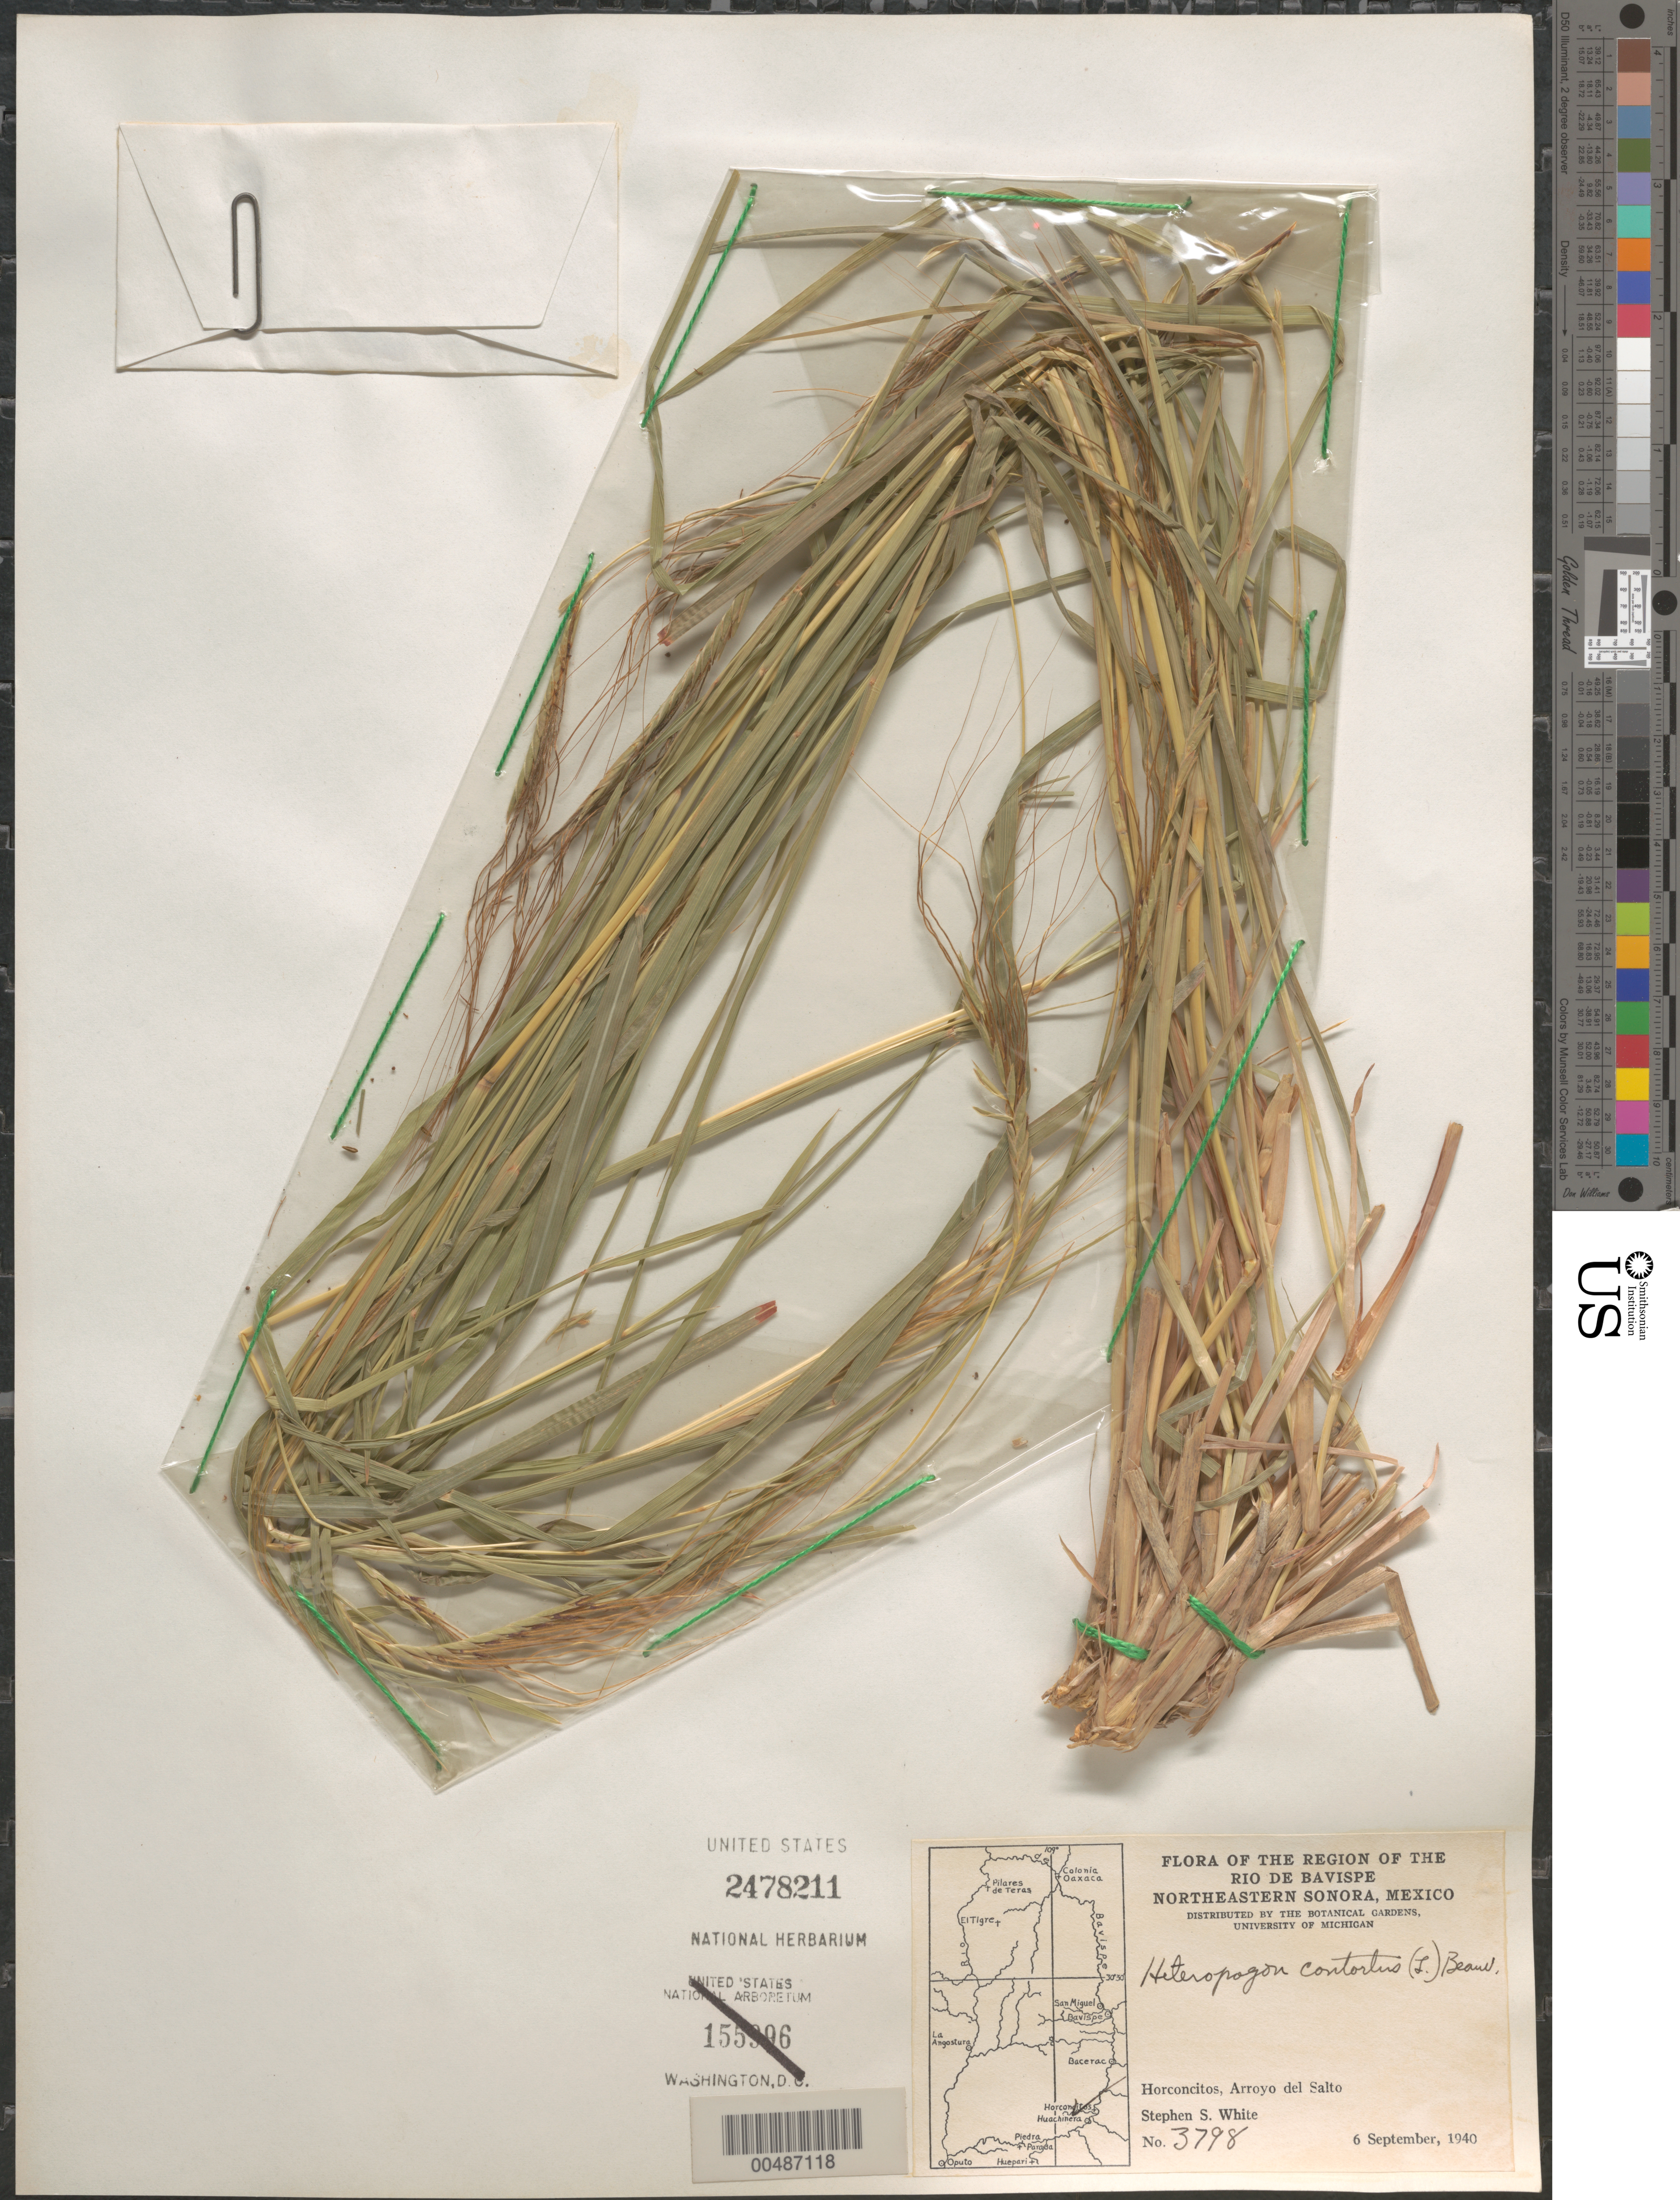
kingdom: Plantae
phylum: Tracheophyta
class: Liliopsida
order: Poales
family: Poaceae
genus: Heteropogon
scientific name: Heteropogon contortus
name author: (L.) P. Beauv. ex Roem. & Schult.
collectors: S. S. White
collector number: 3798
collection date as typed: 6 Sep 1940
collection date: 1940-09-06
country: Mexico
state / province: Sonora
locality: Region of the Rio de Bavispe, NE Sonora, Horconcitos, Arroyo del Salto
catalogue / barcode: US 2478211